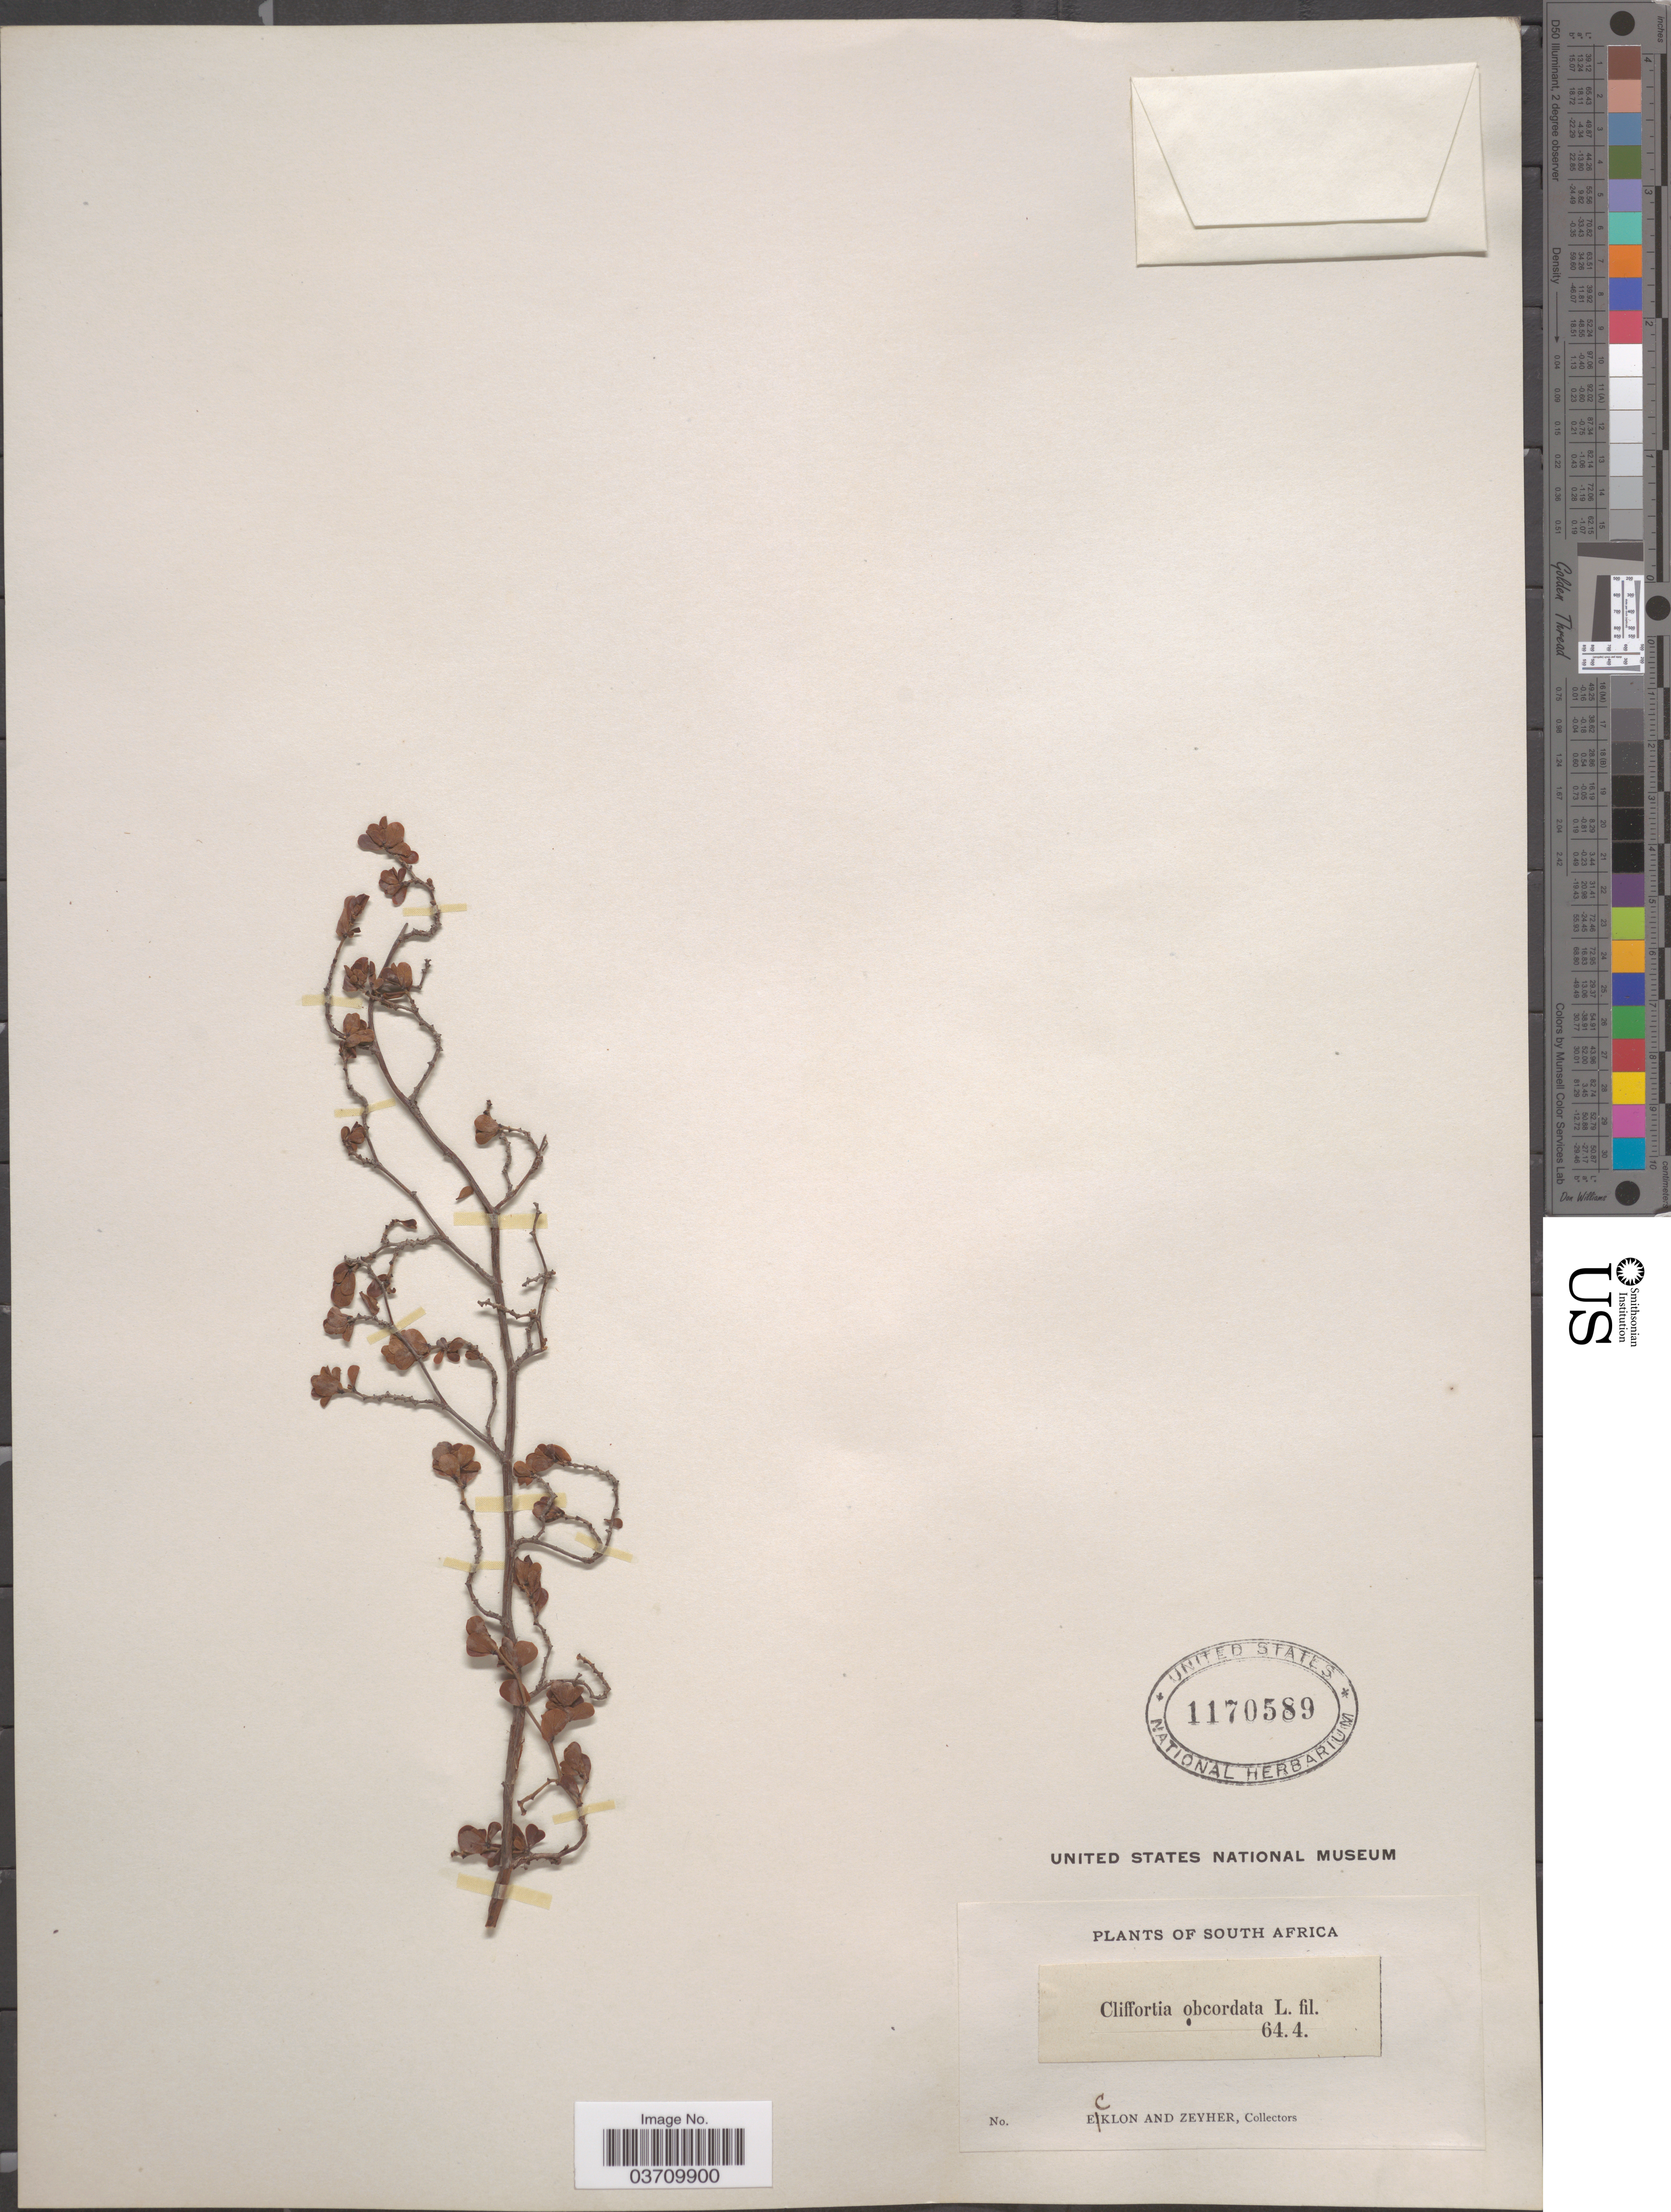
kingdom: Plantae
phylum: Tracheophyta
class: Magnoliopsida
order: Rosales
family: Rosaceae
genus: Cliffortia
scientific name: Cliffortia obcordata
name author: L. f.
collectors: -. Ecklon & -. Zeyher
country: South Africa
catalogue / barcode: US 1170589